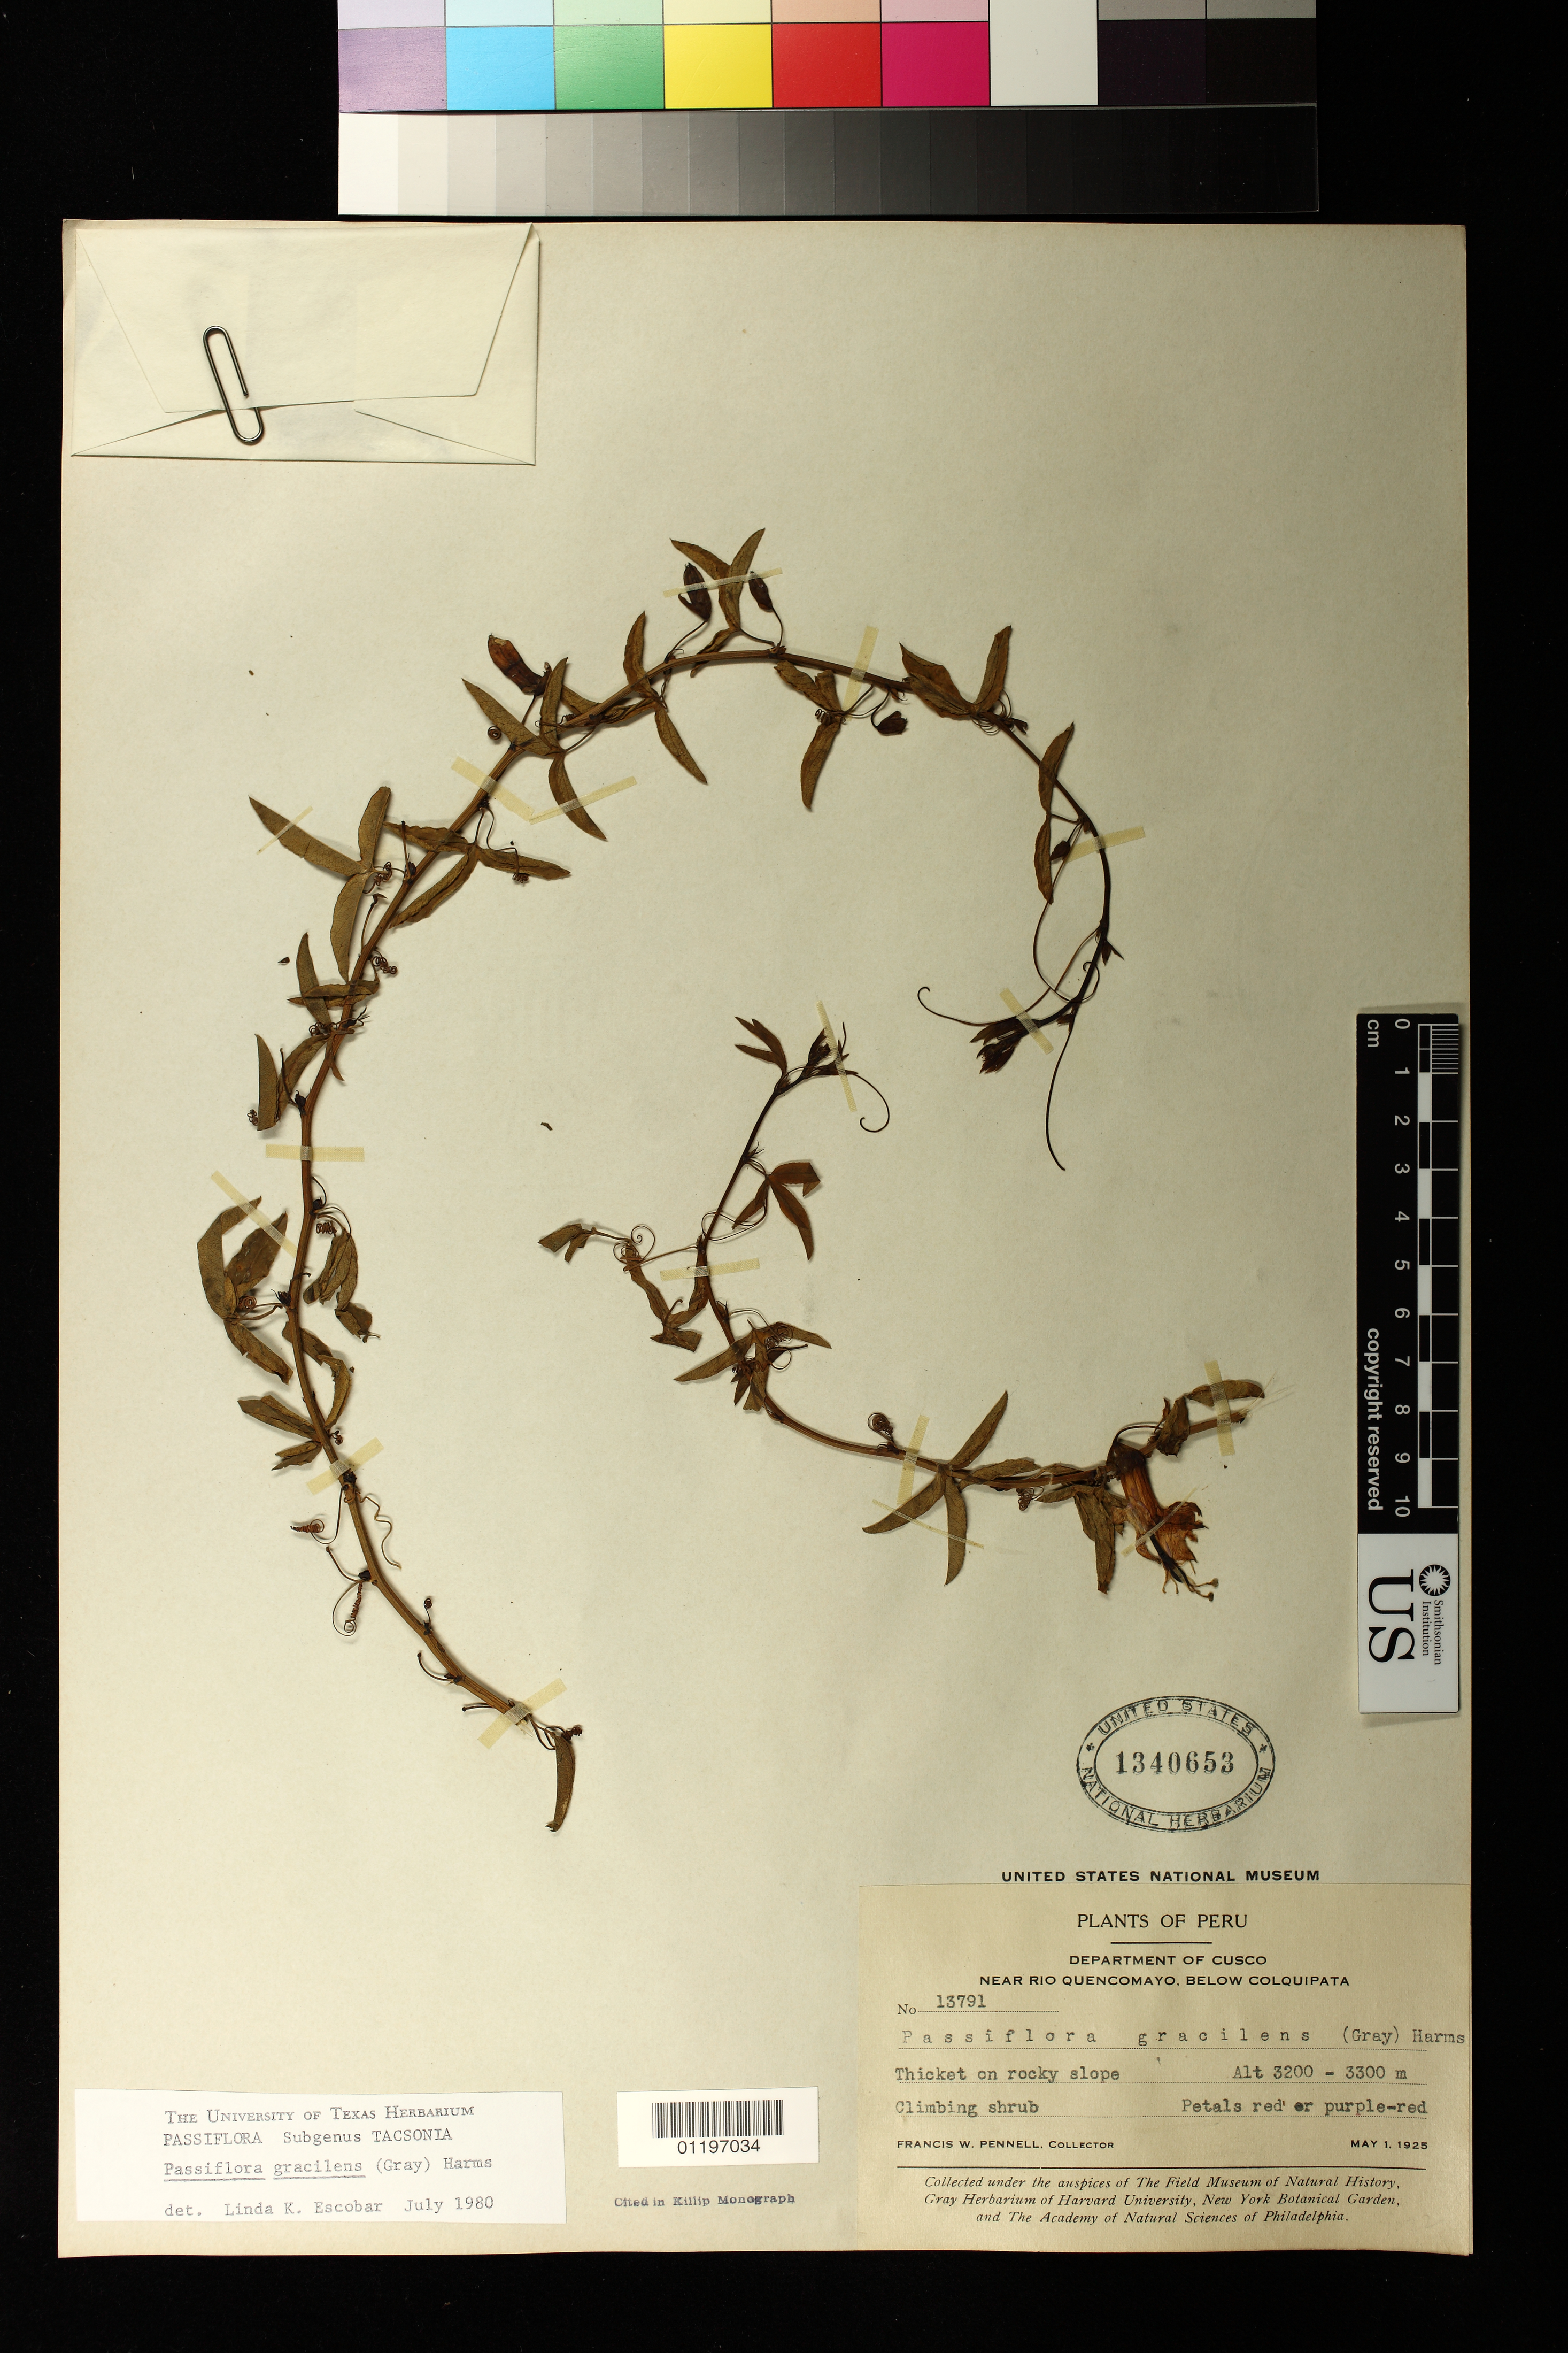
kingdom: Plantae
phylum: Tracheophyta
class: Magnoliopsida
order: Malpighiales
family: Passifloraceae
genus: Passiflora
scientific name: Passiflora gracilens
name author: (A. Gray) Harms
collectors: F. W. Pennell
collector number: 13791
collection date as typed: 05 Jan 1925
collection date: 1925-01-05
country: Peru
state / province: Cusco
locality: Department of Cusco: Near Rio Quencomayo, Below Colquipata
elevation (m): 3200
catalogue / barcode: US 1340653